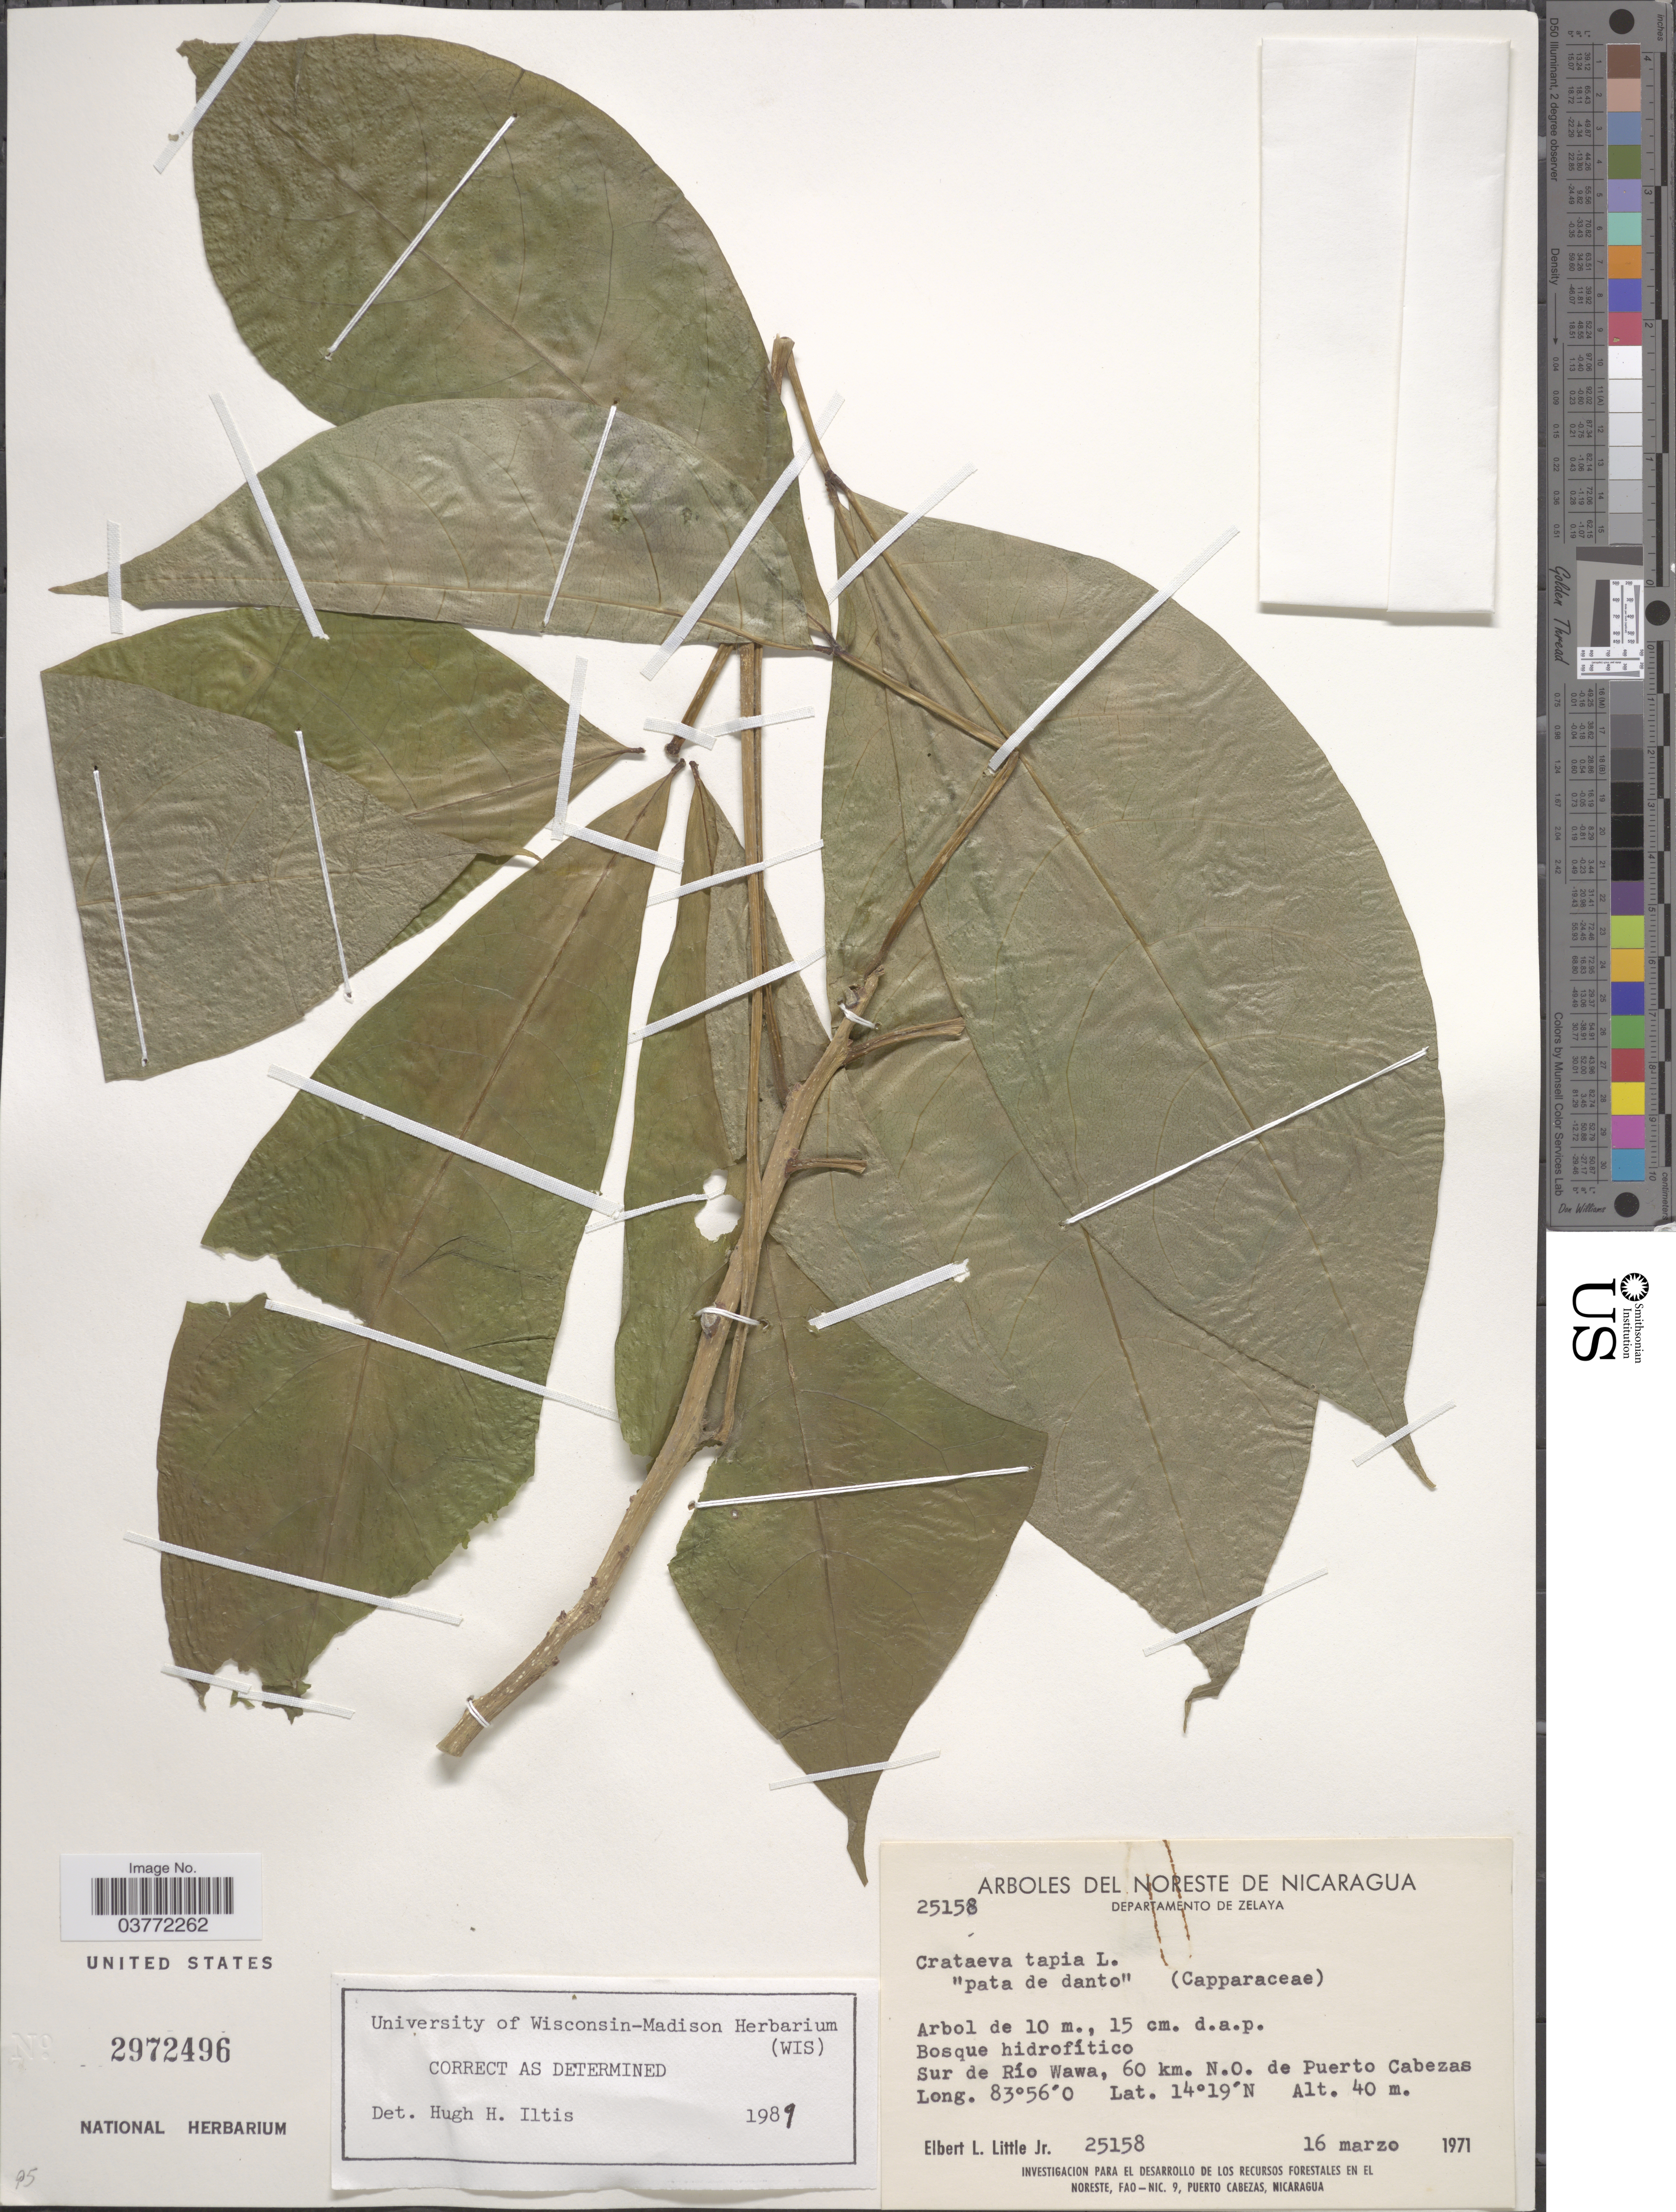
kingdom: Plantae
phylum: Tracheophyta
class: Magnoliopsida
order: Brassicales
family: Capparaceae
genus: Crateva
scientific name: Crateva tapia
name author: L.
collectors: E. L. Little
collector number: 25158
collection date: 1971-03-16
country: Nicaragua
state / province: Atlántico Norte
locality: Noreste de Nicaragua. Departamento de Zelaya. Sur de Río Wawa, 60 km. N. O. de Puerto Cabezas.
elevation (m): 40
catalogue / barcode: US 2972496